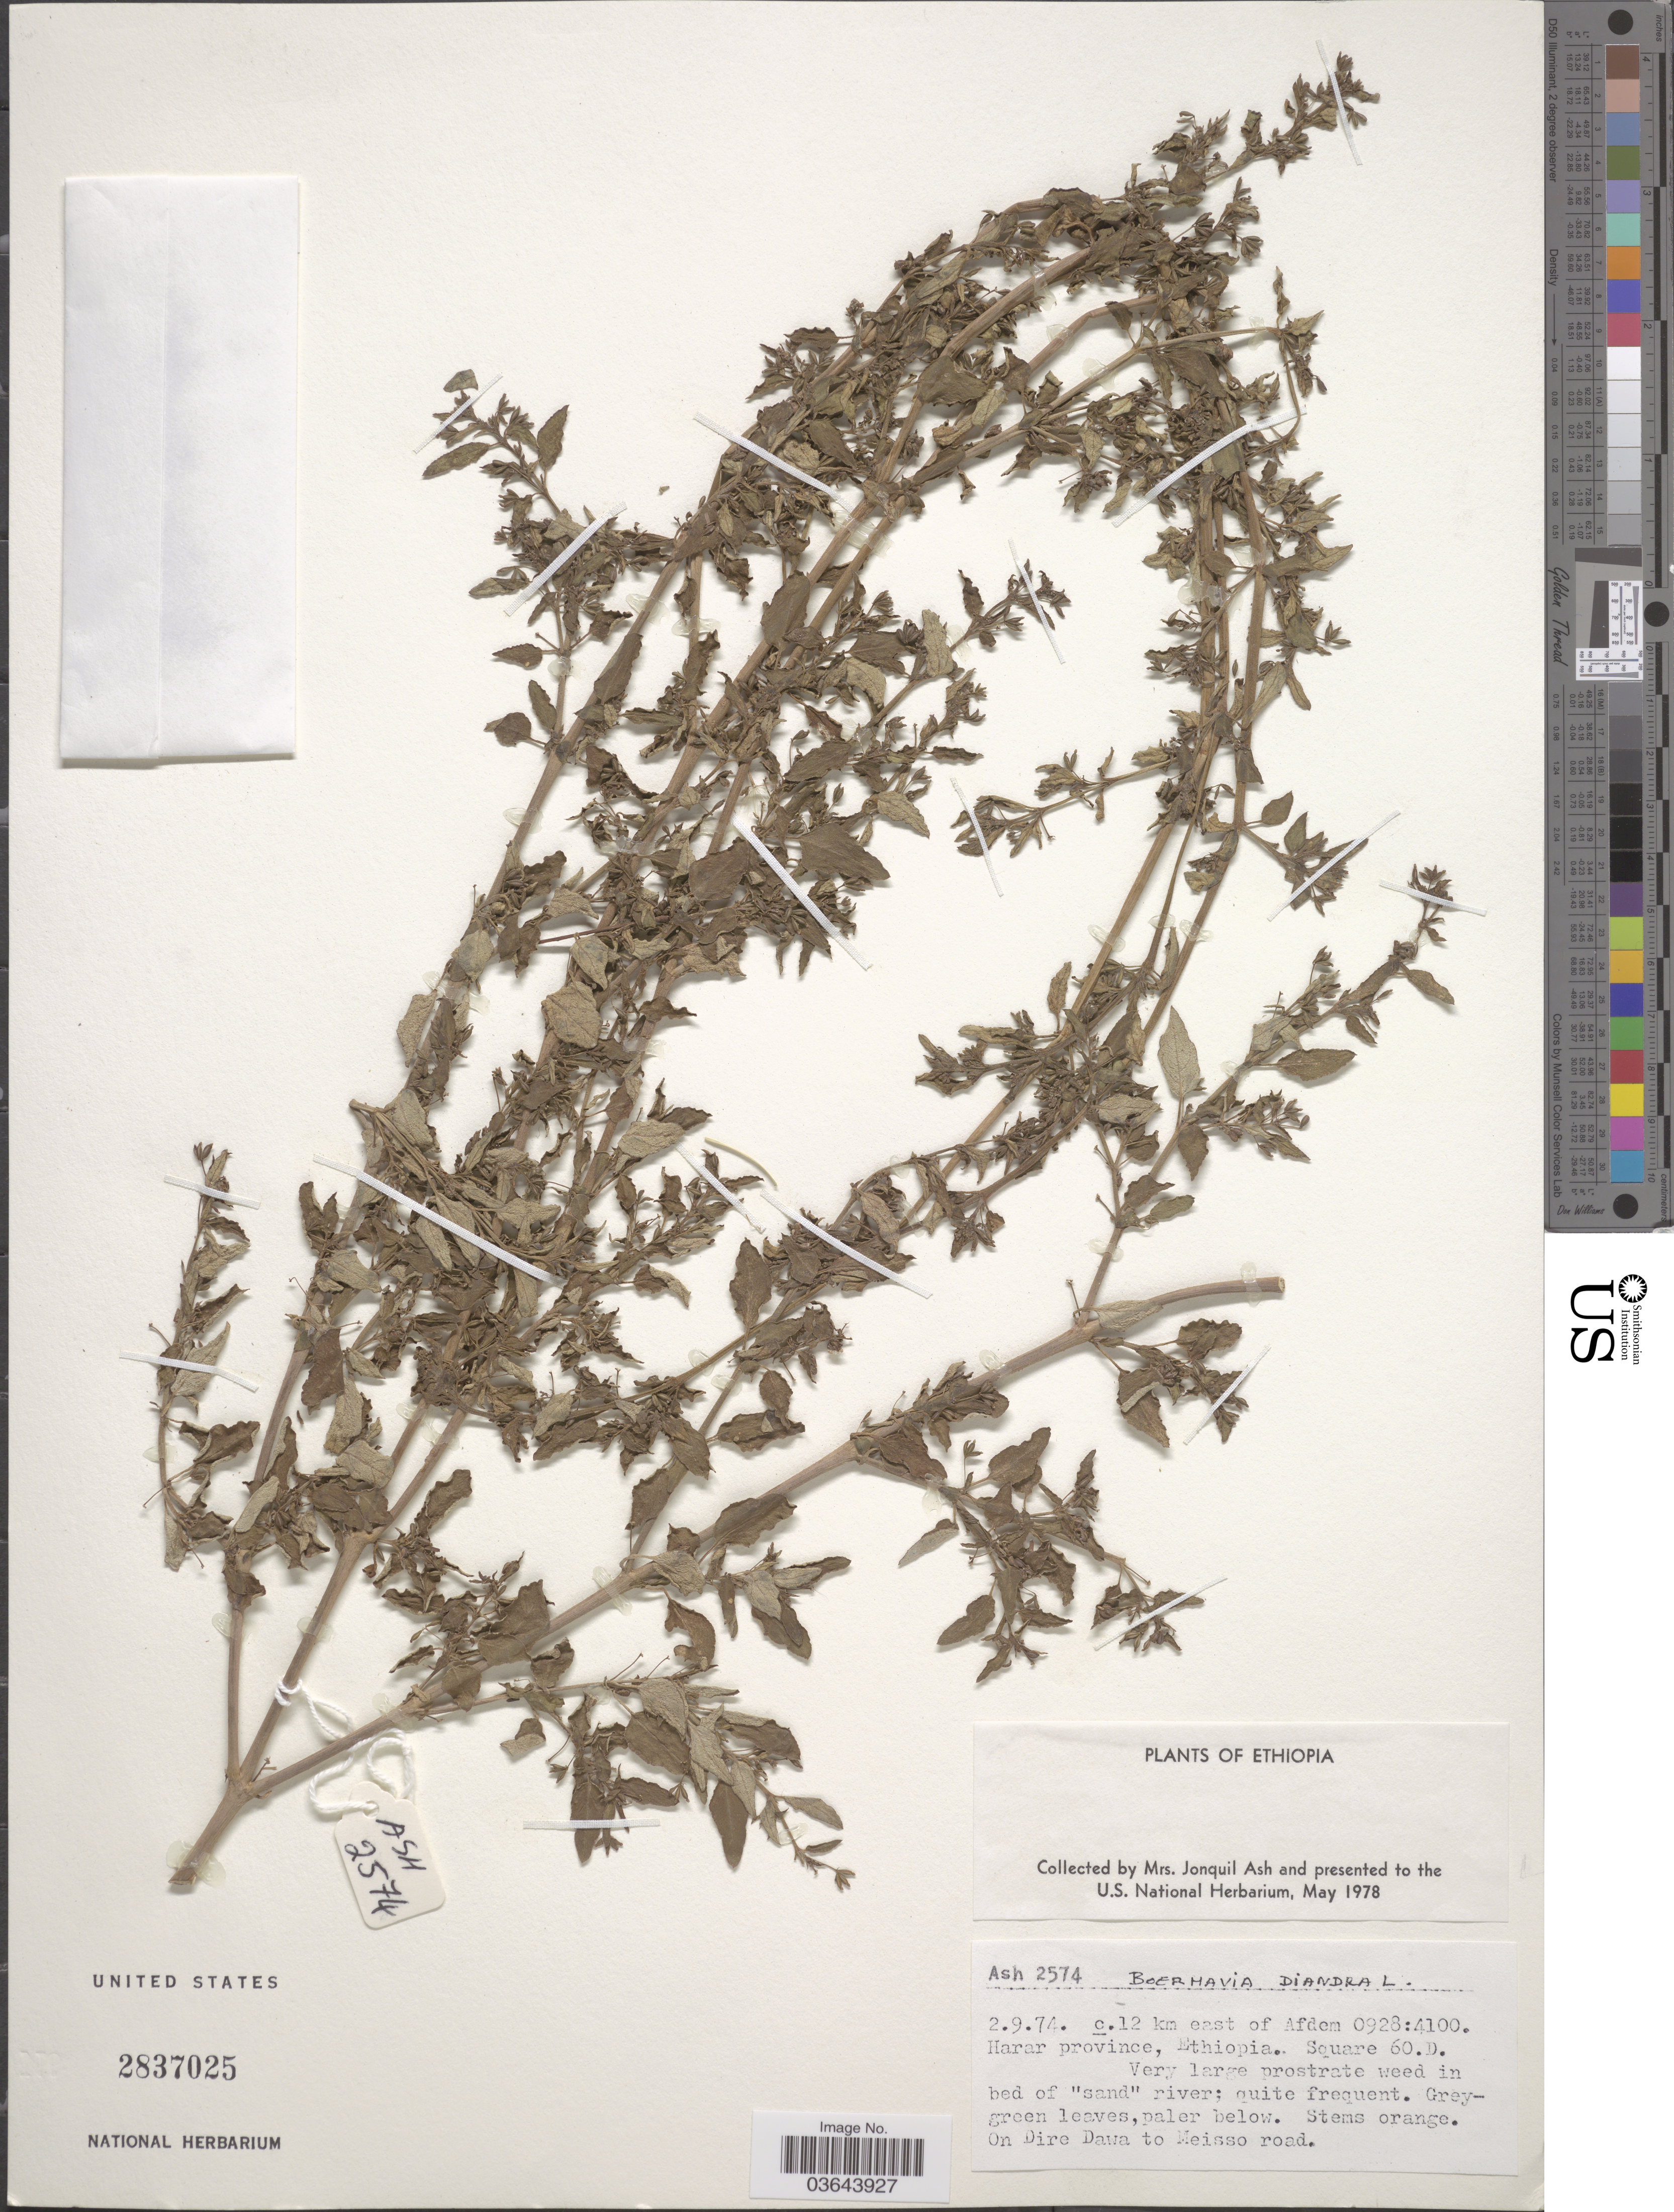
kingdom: Plantae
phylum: Tracheophyta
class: Magnoliopsida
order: Caryophyllales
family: Nyctaginaceae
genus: Boerhavia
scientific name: Boerhavia diandra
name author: L.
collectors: J. Ash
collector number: Ash 2574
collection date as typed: Transcribed d/m/y: 2/9/74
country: Ethiopia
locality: C. 12 km east of Afdem 0928:4100. Harar province. Square 60. D. On Dire Dawa to Meisso road.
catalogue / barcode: US 2837025